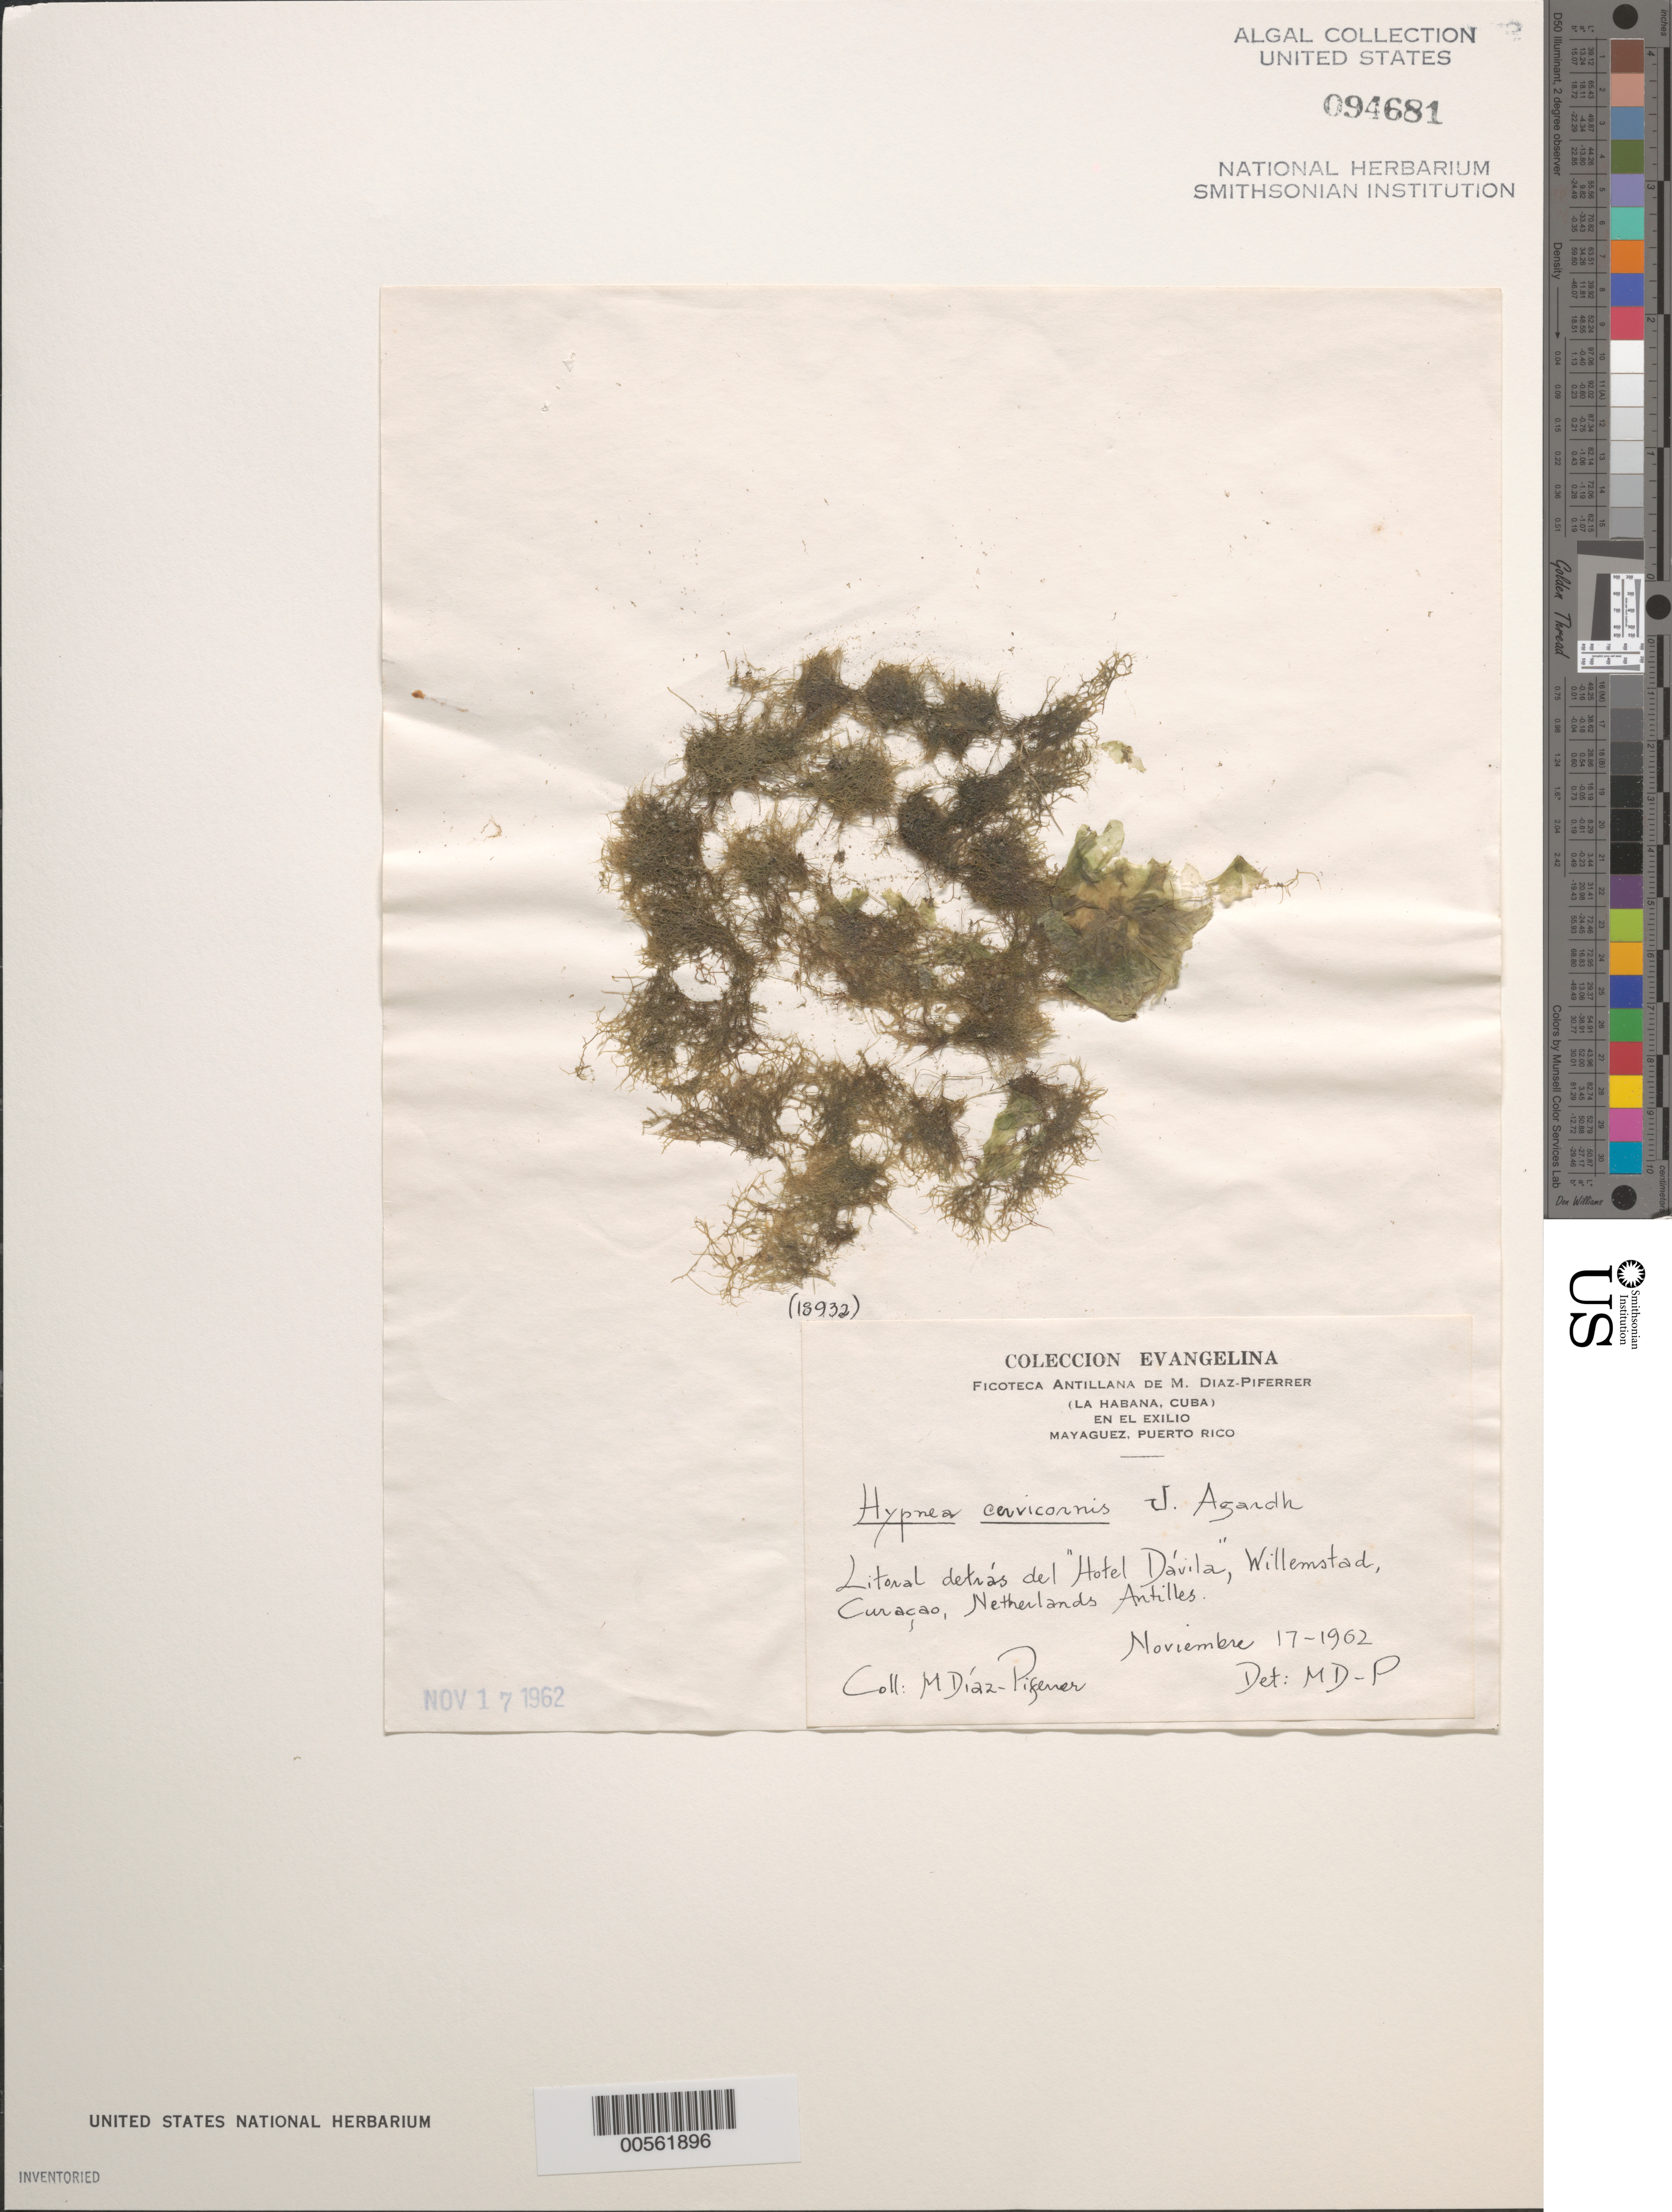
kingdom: Plantae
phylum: Rhodophyta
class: Florideophyceae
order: Gigartinales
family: Cystocloniaceae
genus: Hypnea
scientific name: Hypnea cervicornis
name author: J. Agardh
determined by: Diaz-Piferrer, M.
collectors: M. Diaz-Piferrer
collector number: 18932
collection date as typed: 17 Nov 1962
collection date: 1962-11-17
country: Curaçao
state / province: ABC Islands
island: Curaçao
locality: Willemstad, Hotel Davila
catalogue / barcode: US 94681